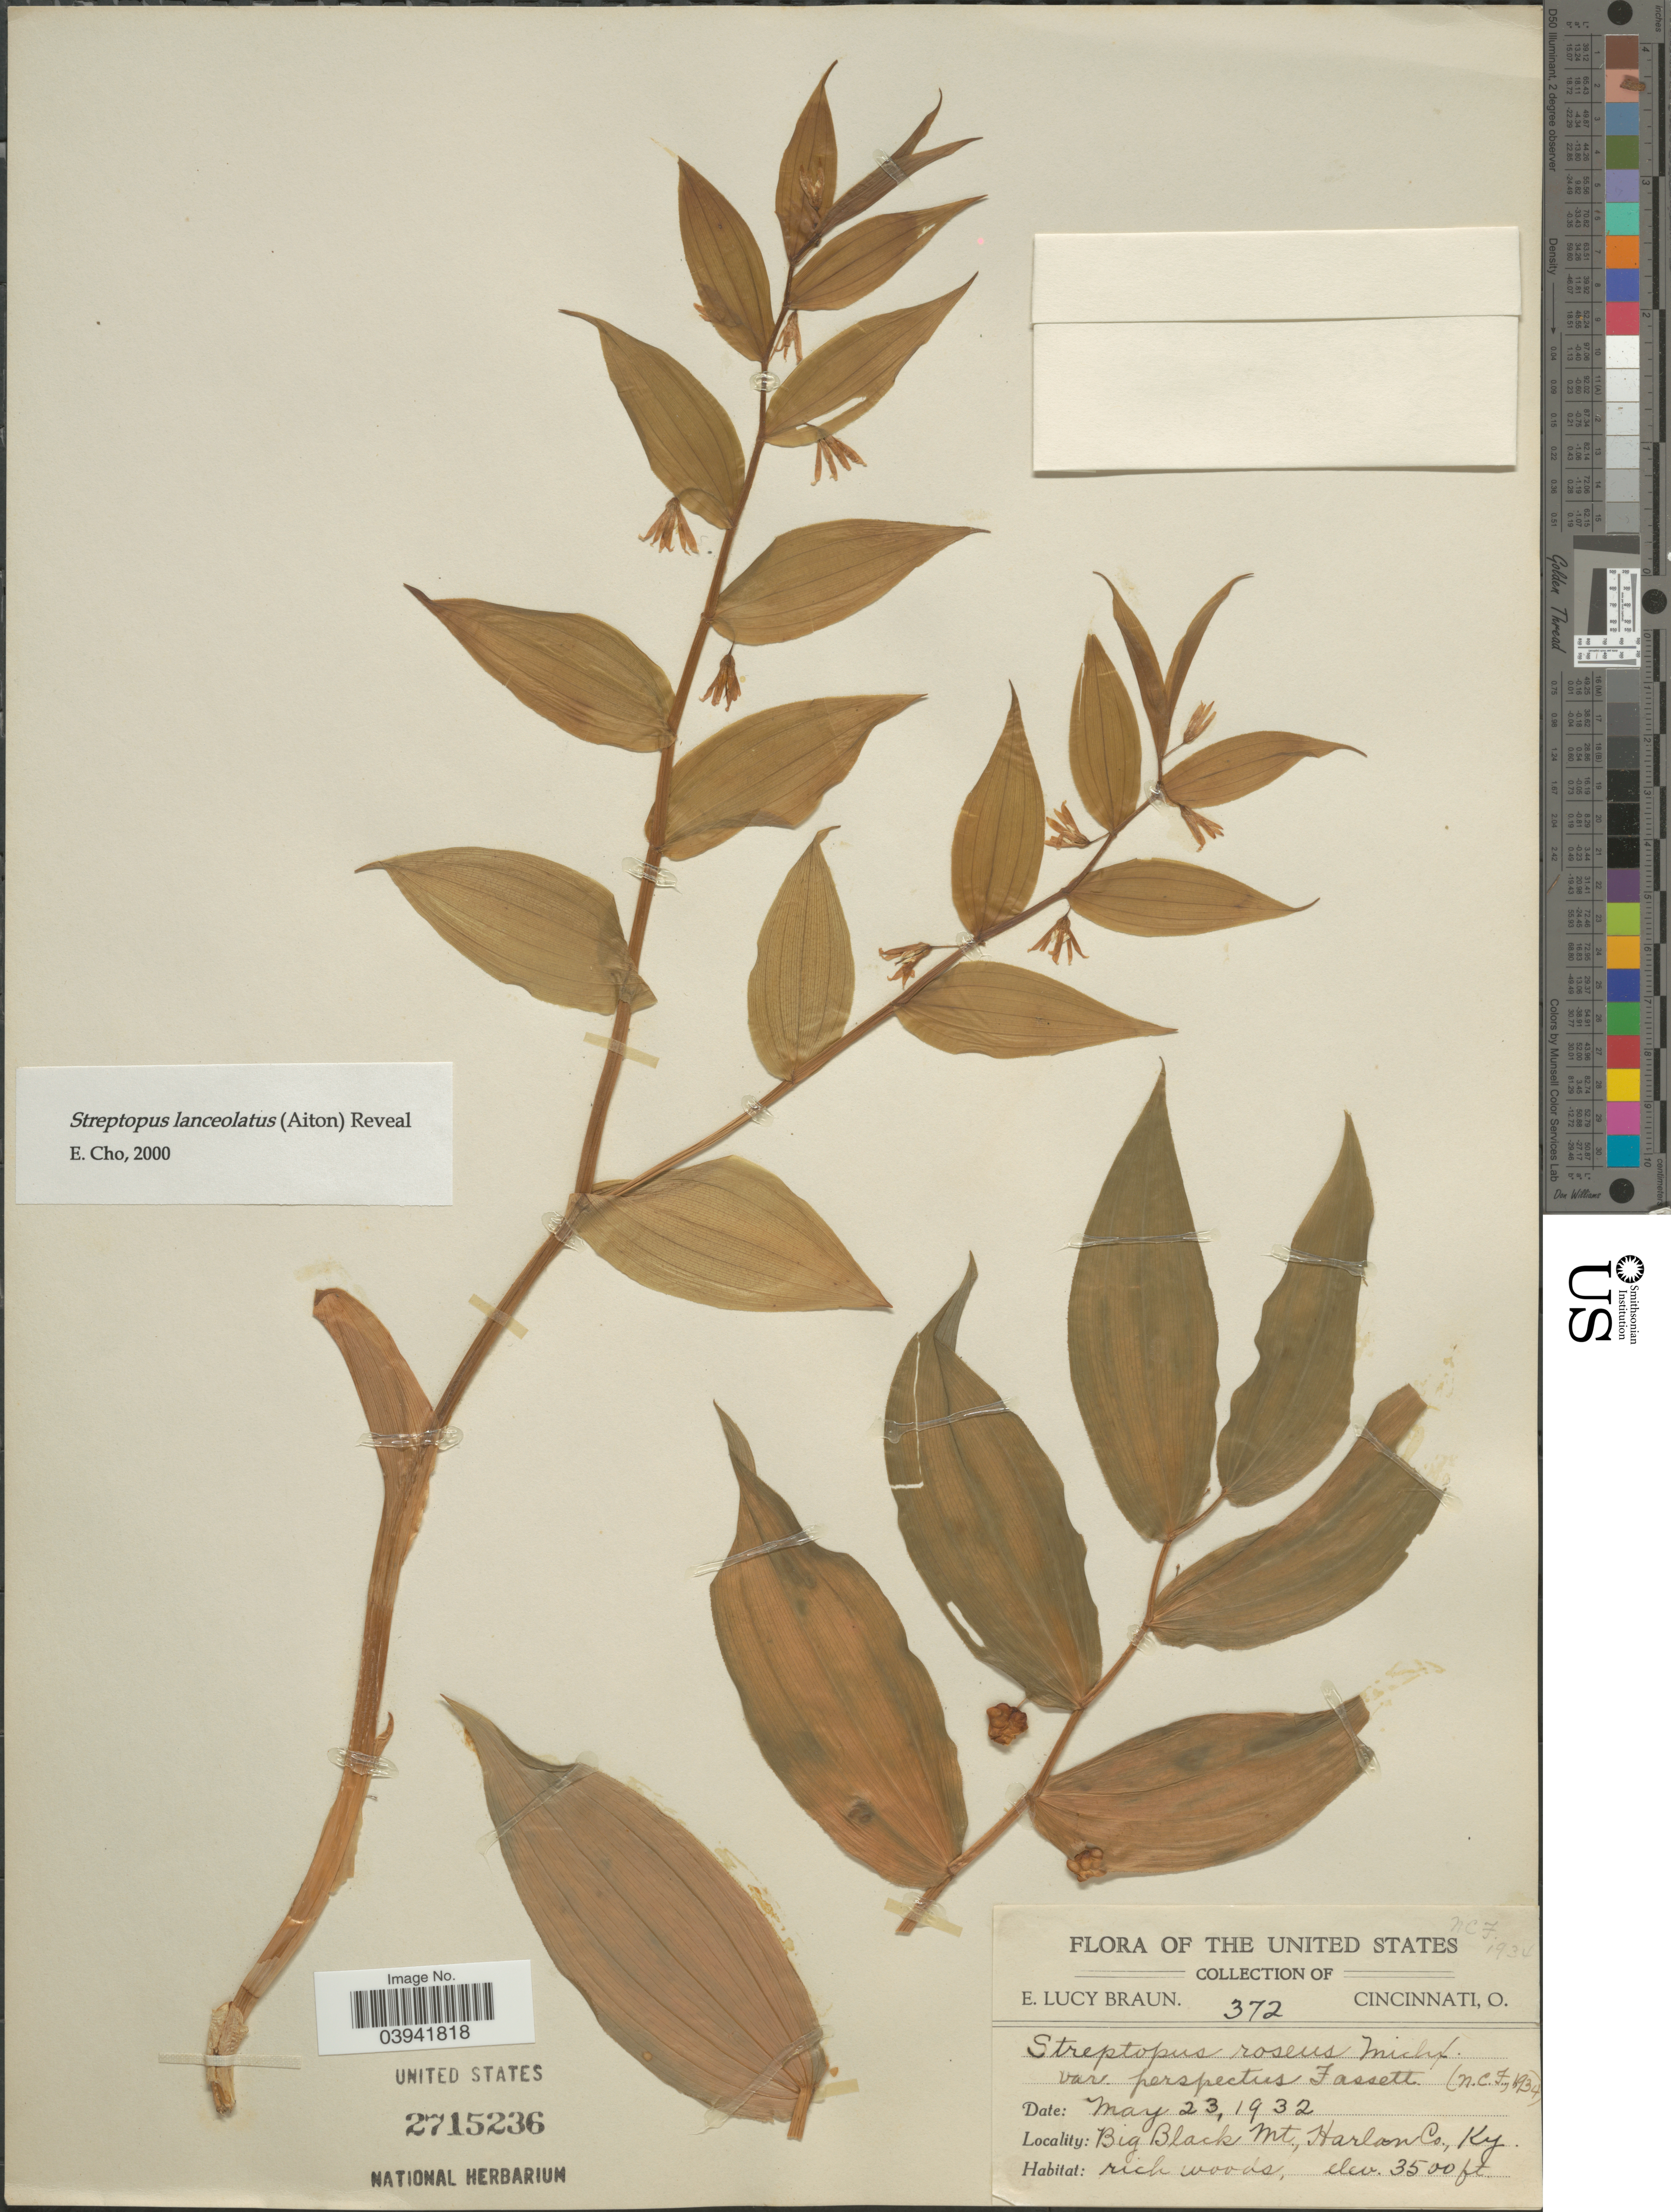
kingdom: Plantae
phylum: Tracheophyta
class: Liliopsida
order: Liliales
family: Liliaceae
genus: Streptopus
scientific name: Streptopus lanceolatus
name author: (Aiton) Reveal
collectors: E. L. Braun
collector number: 372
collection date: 1932-05-23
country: United States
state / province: Kentucky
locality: Big Black Mt., Harlan Co.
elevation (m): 1067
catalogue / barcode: US 2715236